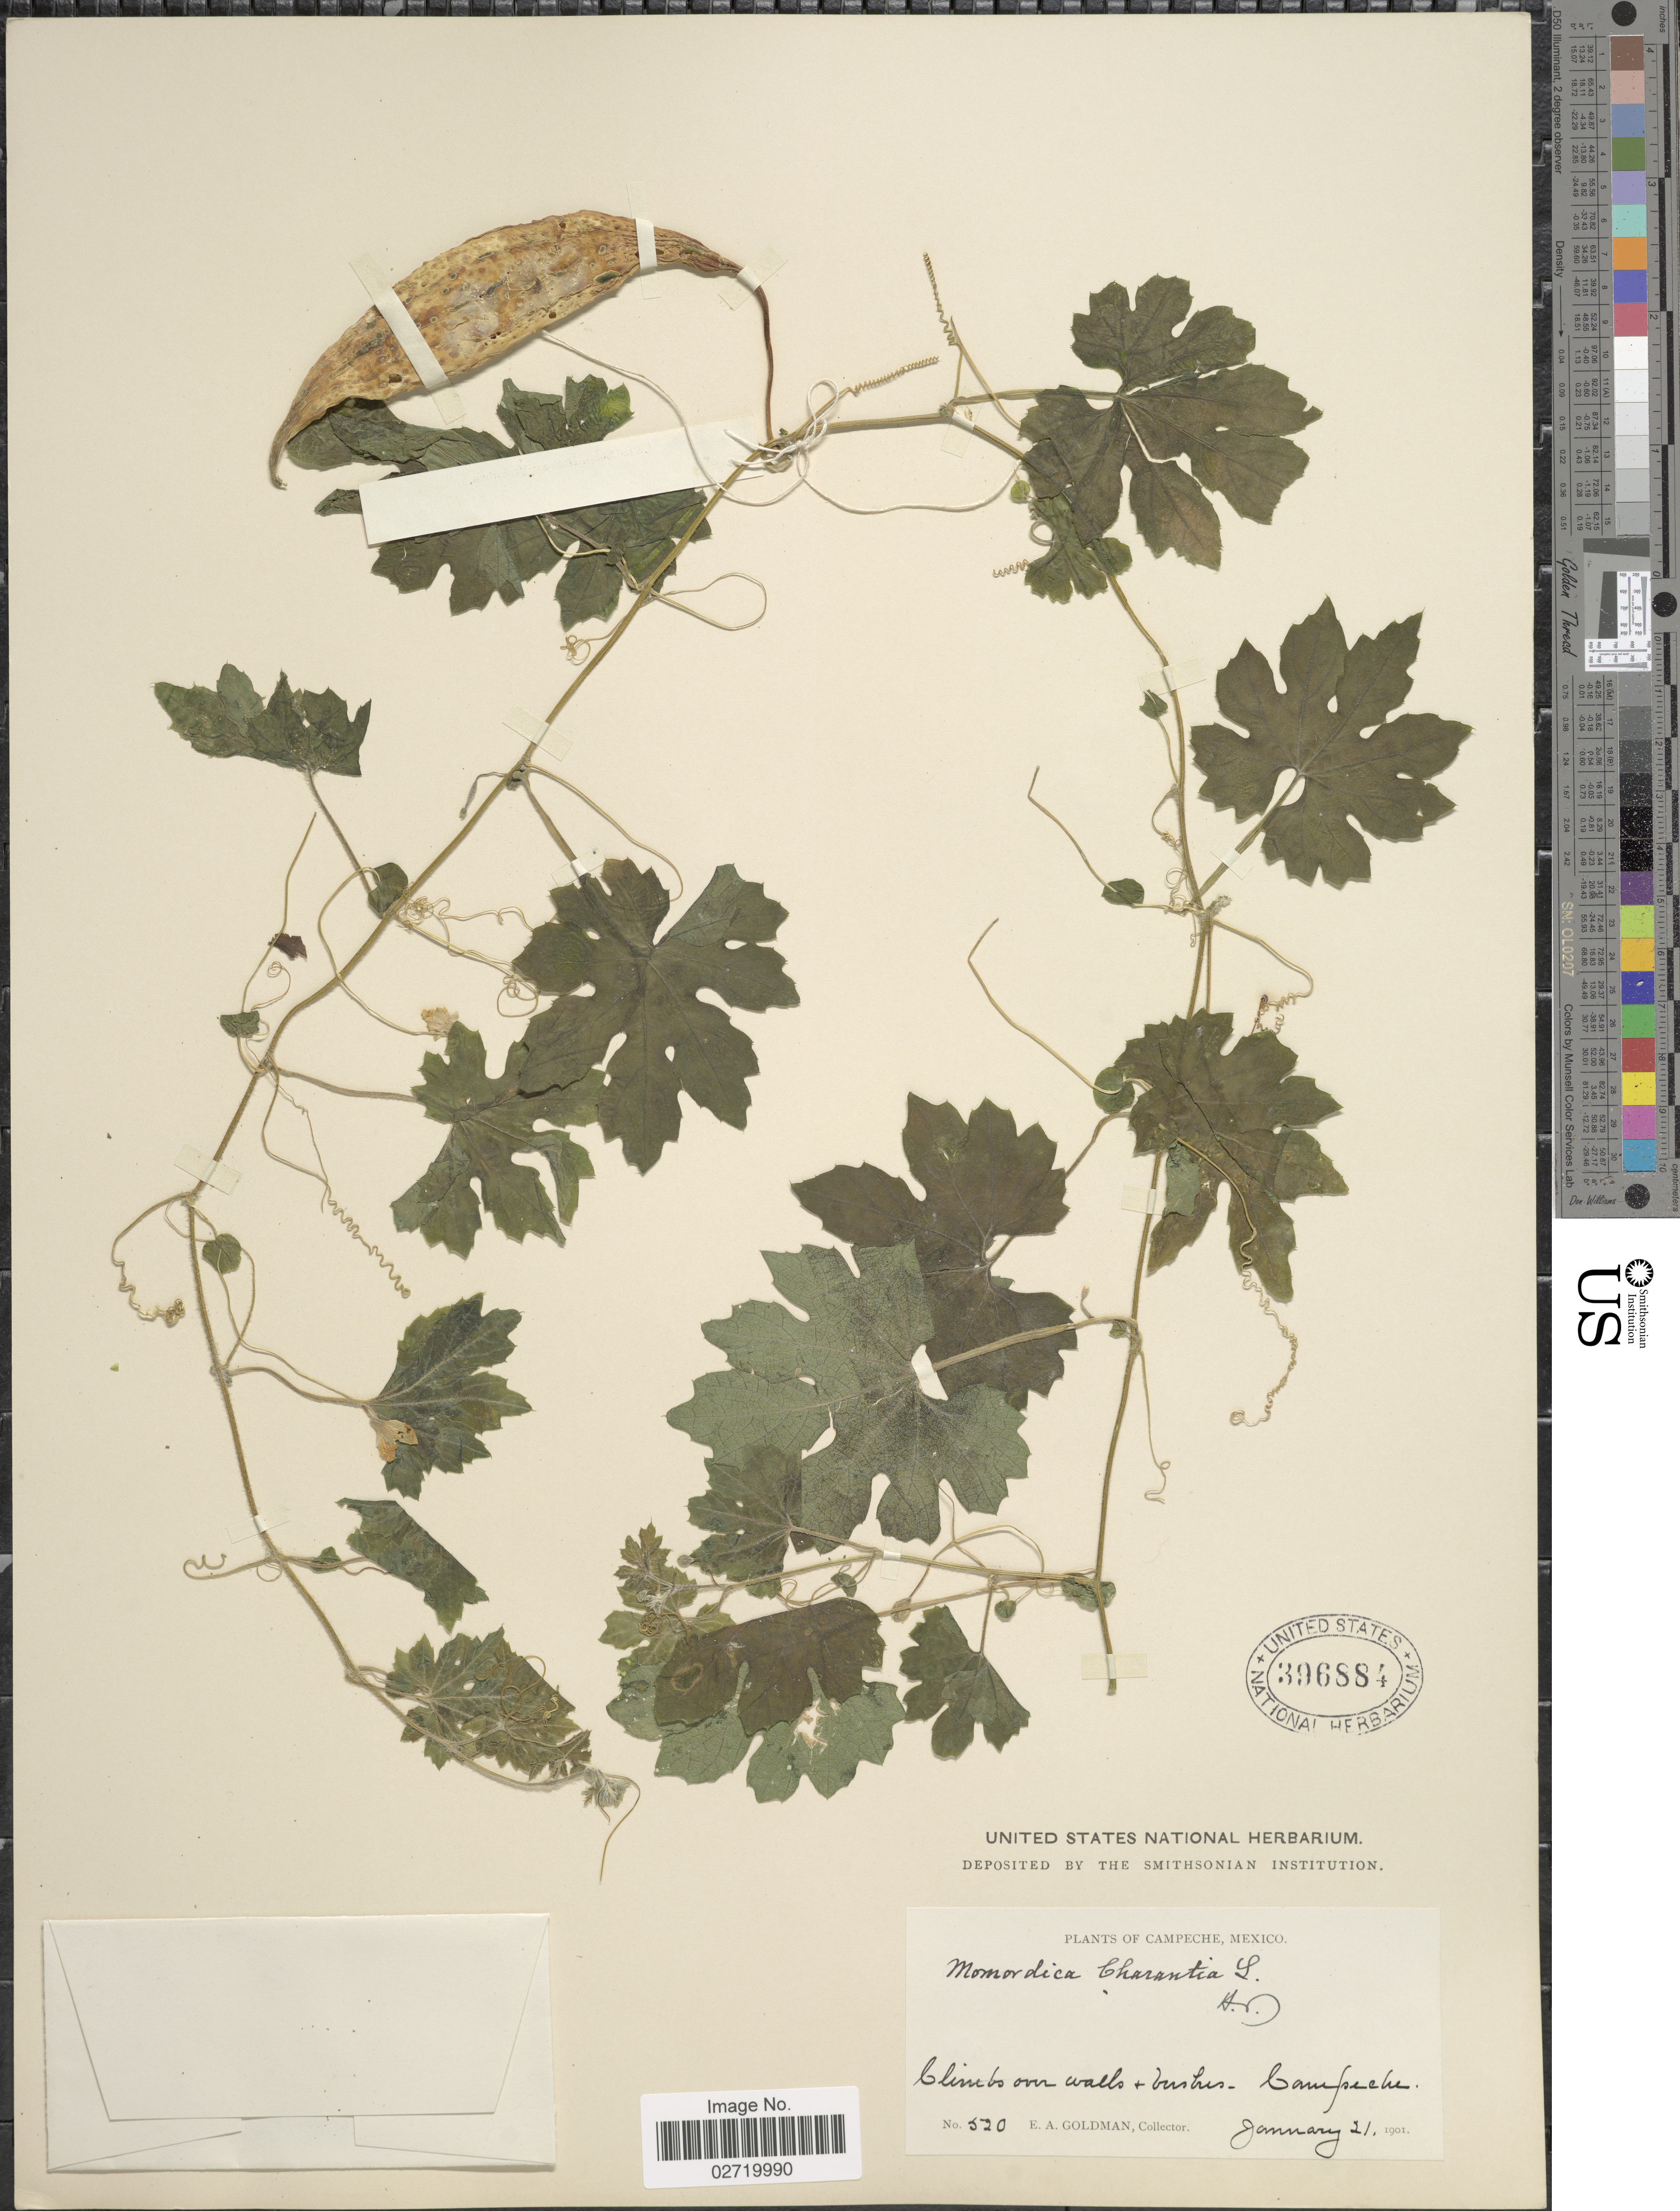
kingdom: Plantae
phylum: Tracheophyta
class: Magnoliopsida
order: Cucurbitales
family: Cucurbitaceae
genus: Momordica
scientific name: Momordica charantia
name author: L.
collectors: E. A. Goldman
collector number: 520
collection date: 1901-01-21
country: Mexico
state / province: Campeche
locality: Campeche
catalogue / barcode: US 396884